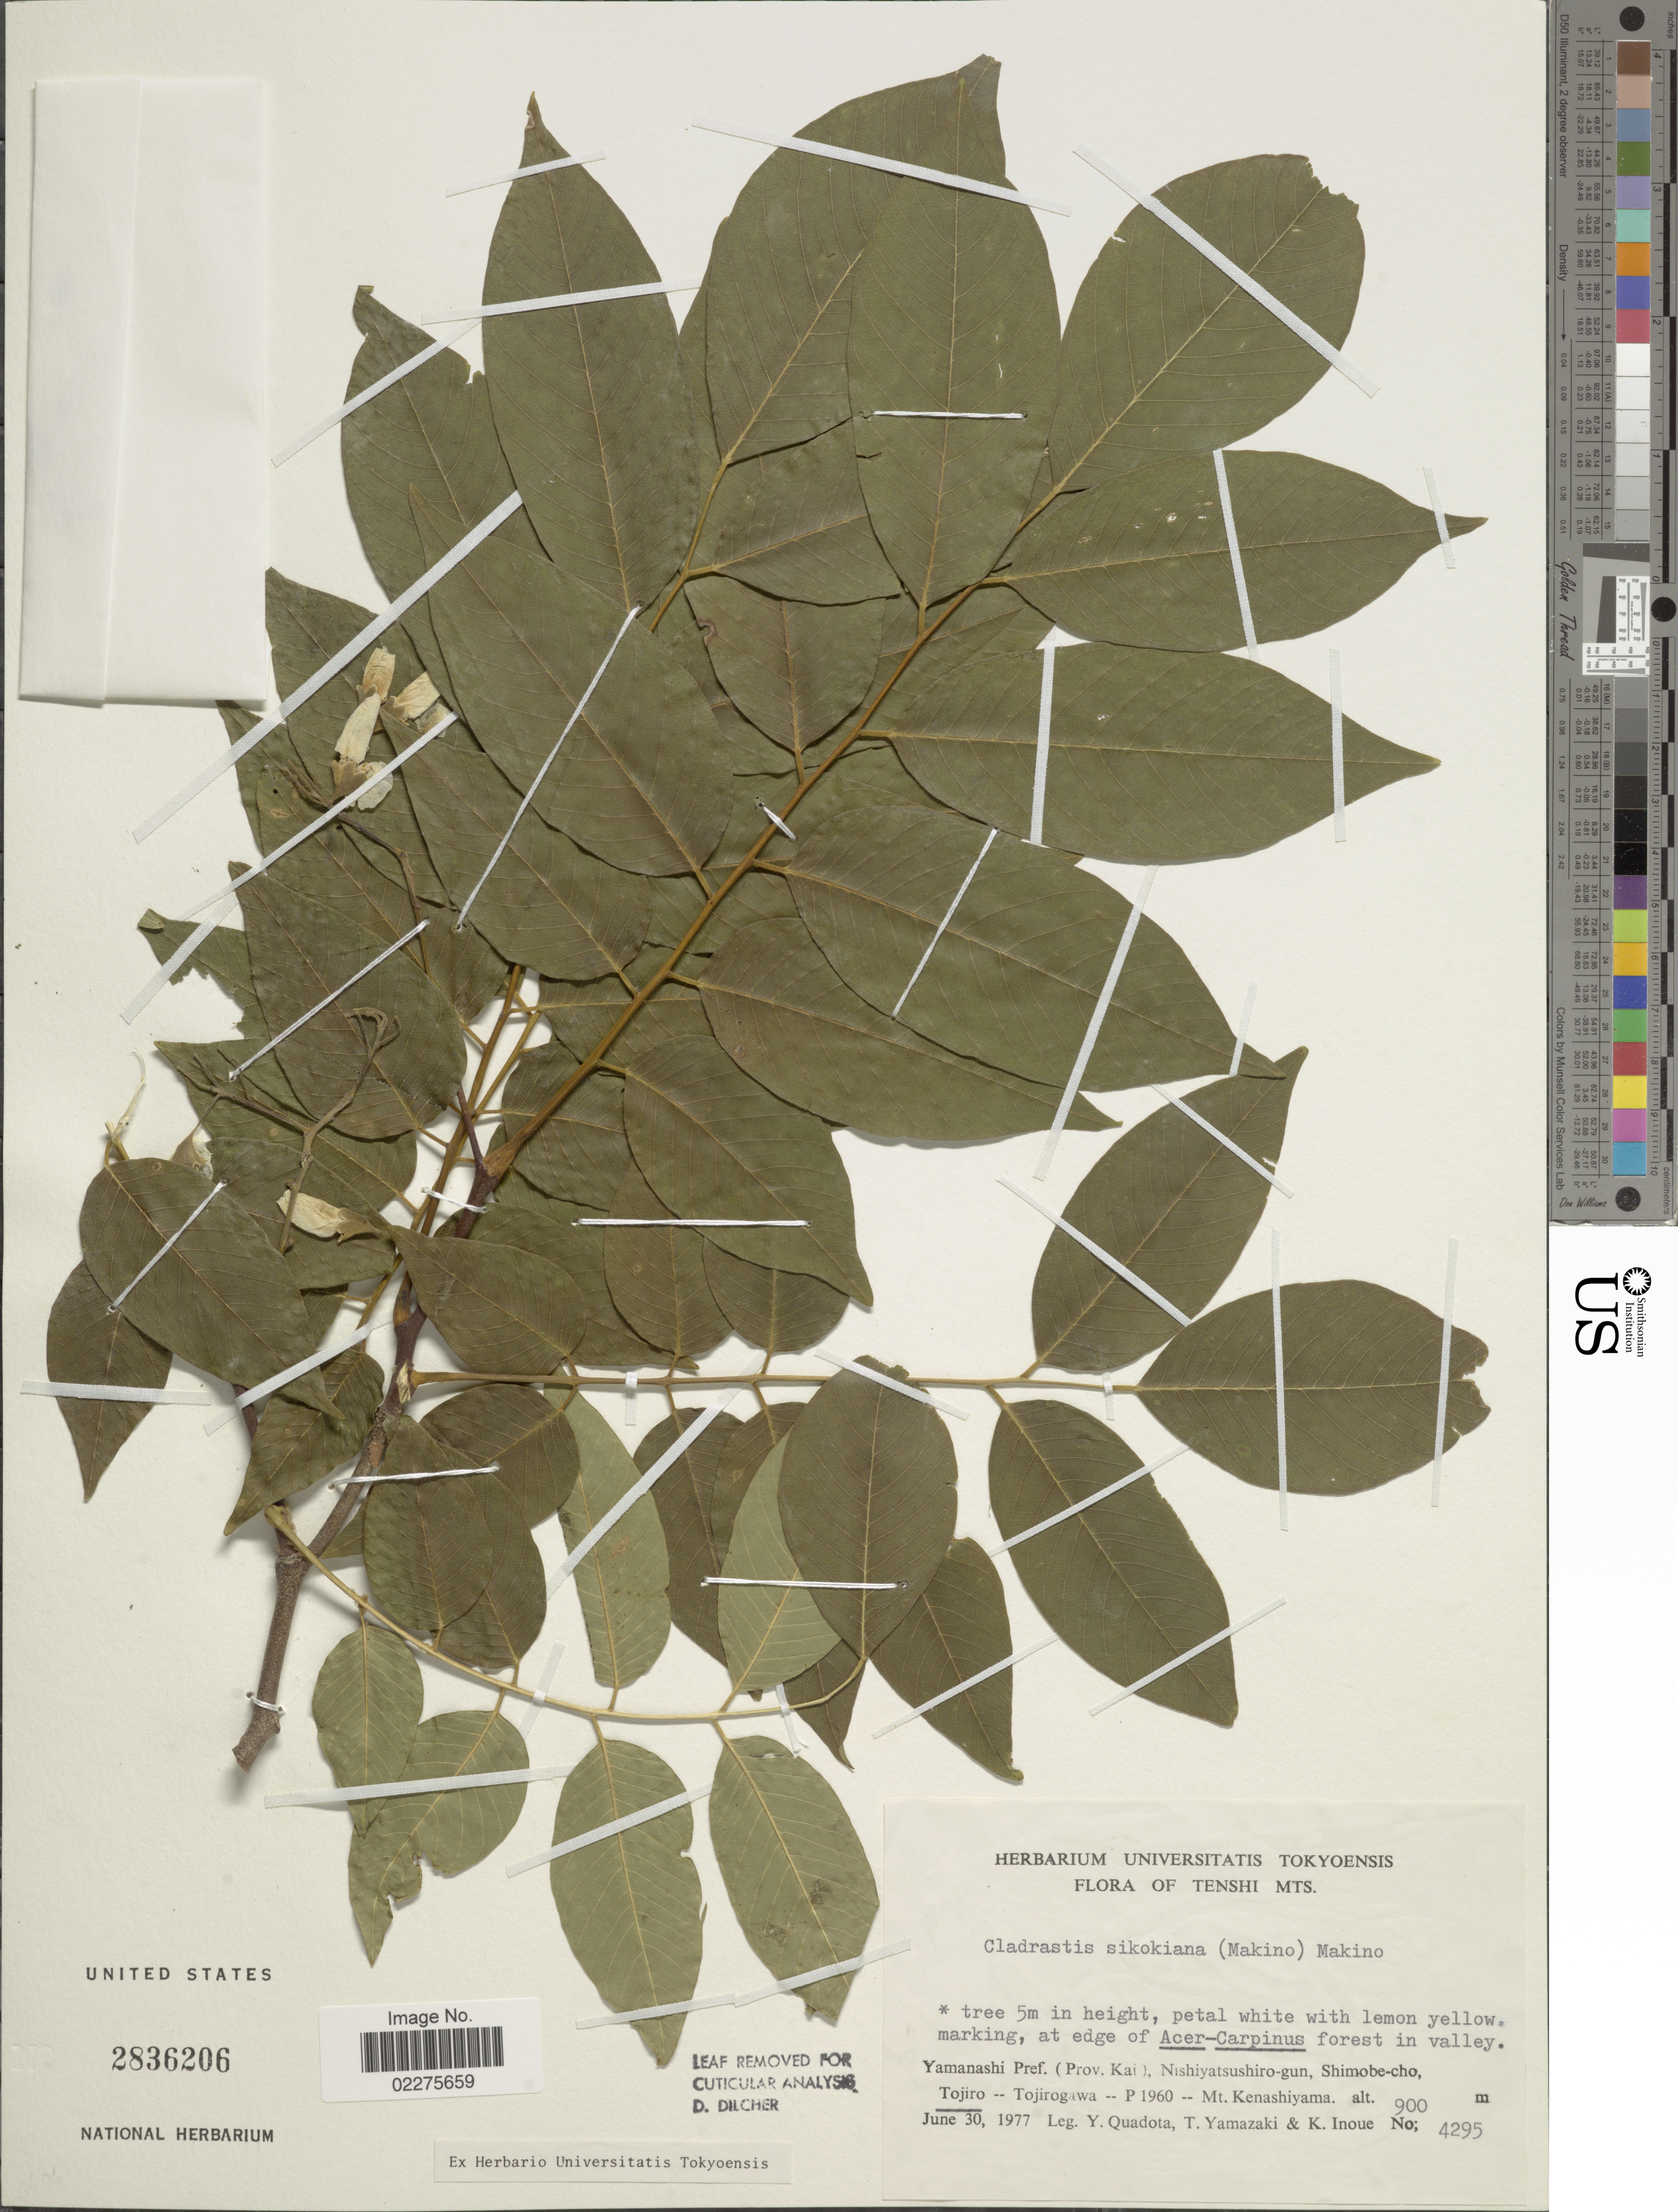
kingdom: Plantae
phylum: Tracheophyta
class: Magnoliopsida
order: Fabales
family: Fabaceae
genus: Cladrastis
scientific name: Cladrastis sikokiana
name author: (Makino) Makino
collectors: Y. Quadota, T. Yamazaki & K. Inoue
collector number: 4295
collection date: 1977-07-30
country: Japan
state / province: Yamanasi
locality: Yamanashi Pref. (Prov. Kai), Nishiyatsushiro-gun, Shimobe-cho, Tojiro -- Tojirogawa -- P1960 -- Mt. Kenashiyama. Tenshi Mts.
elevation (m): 900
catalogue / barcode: US 2836206